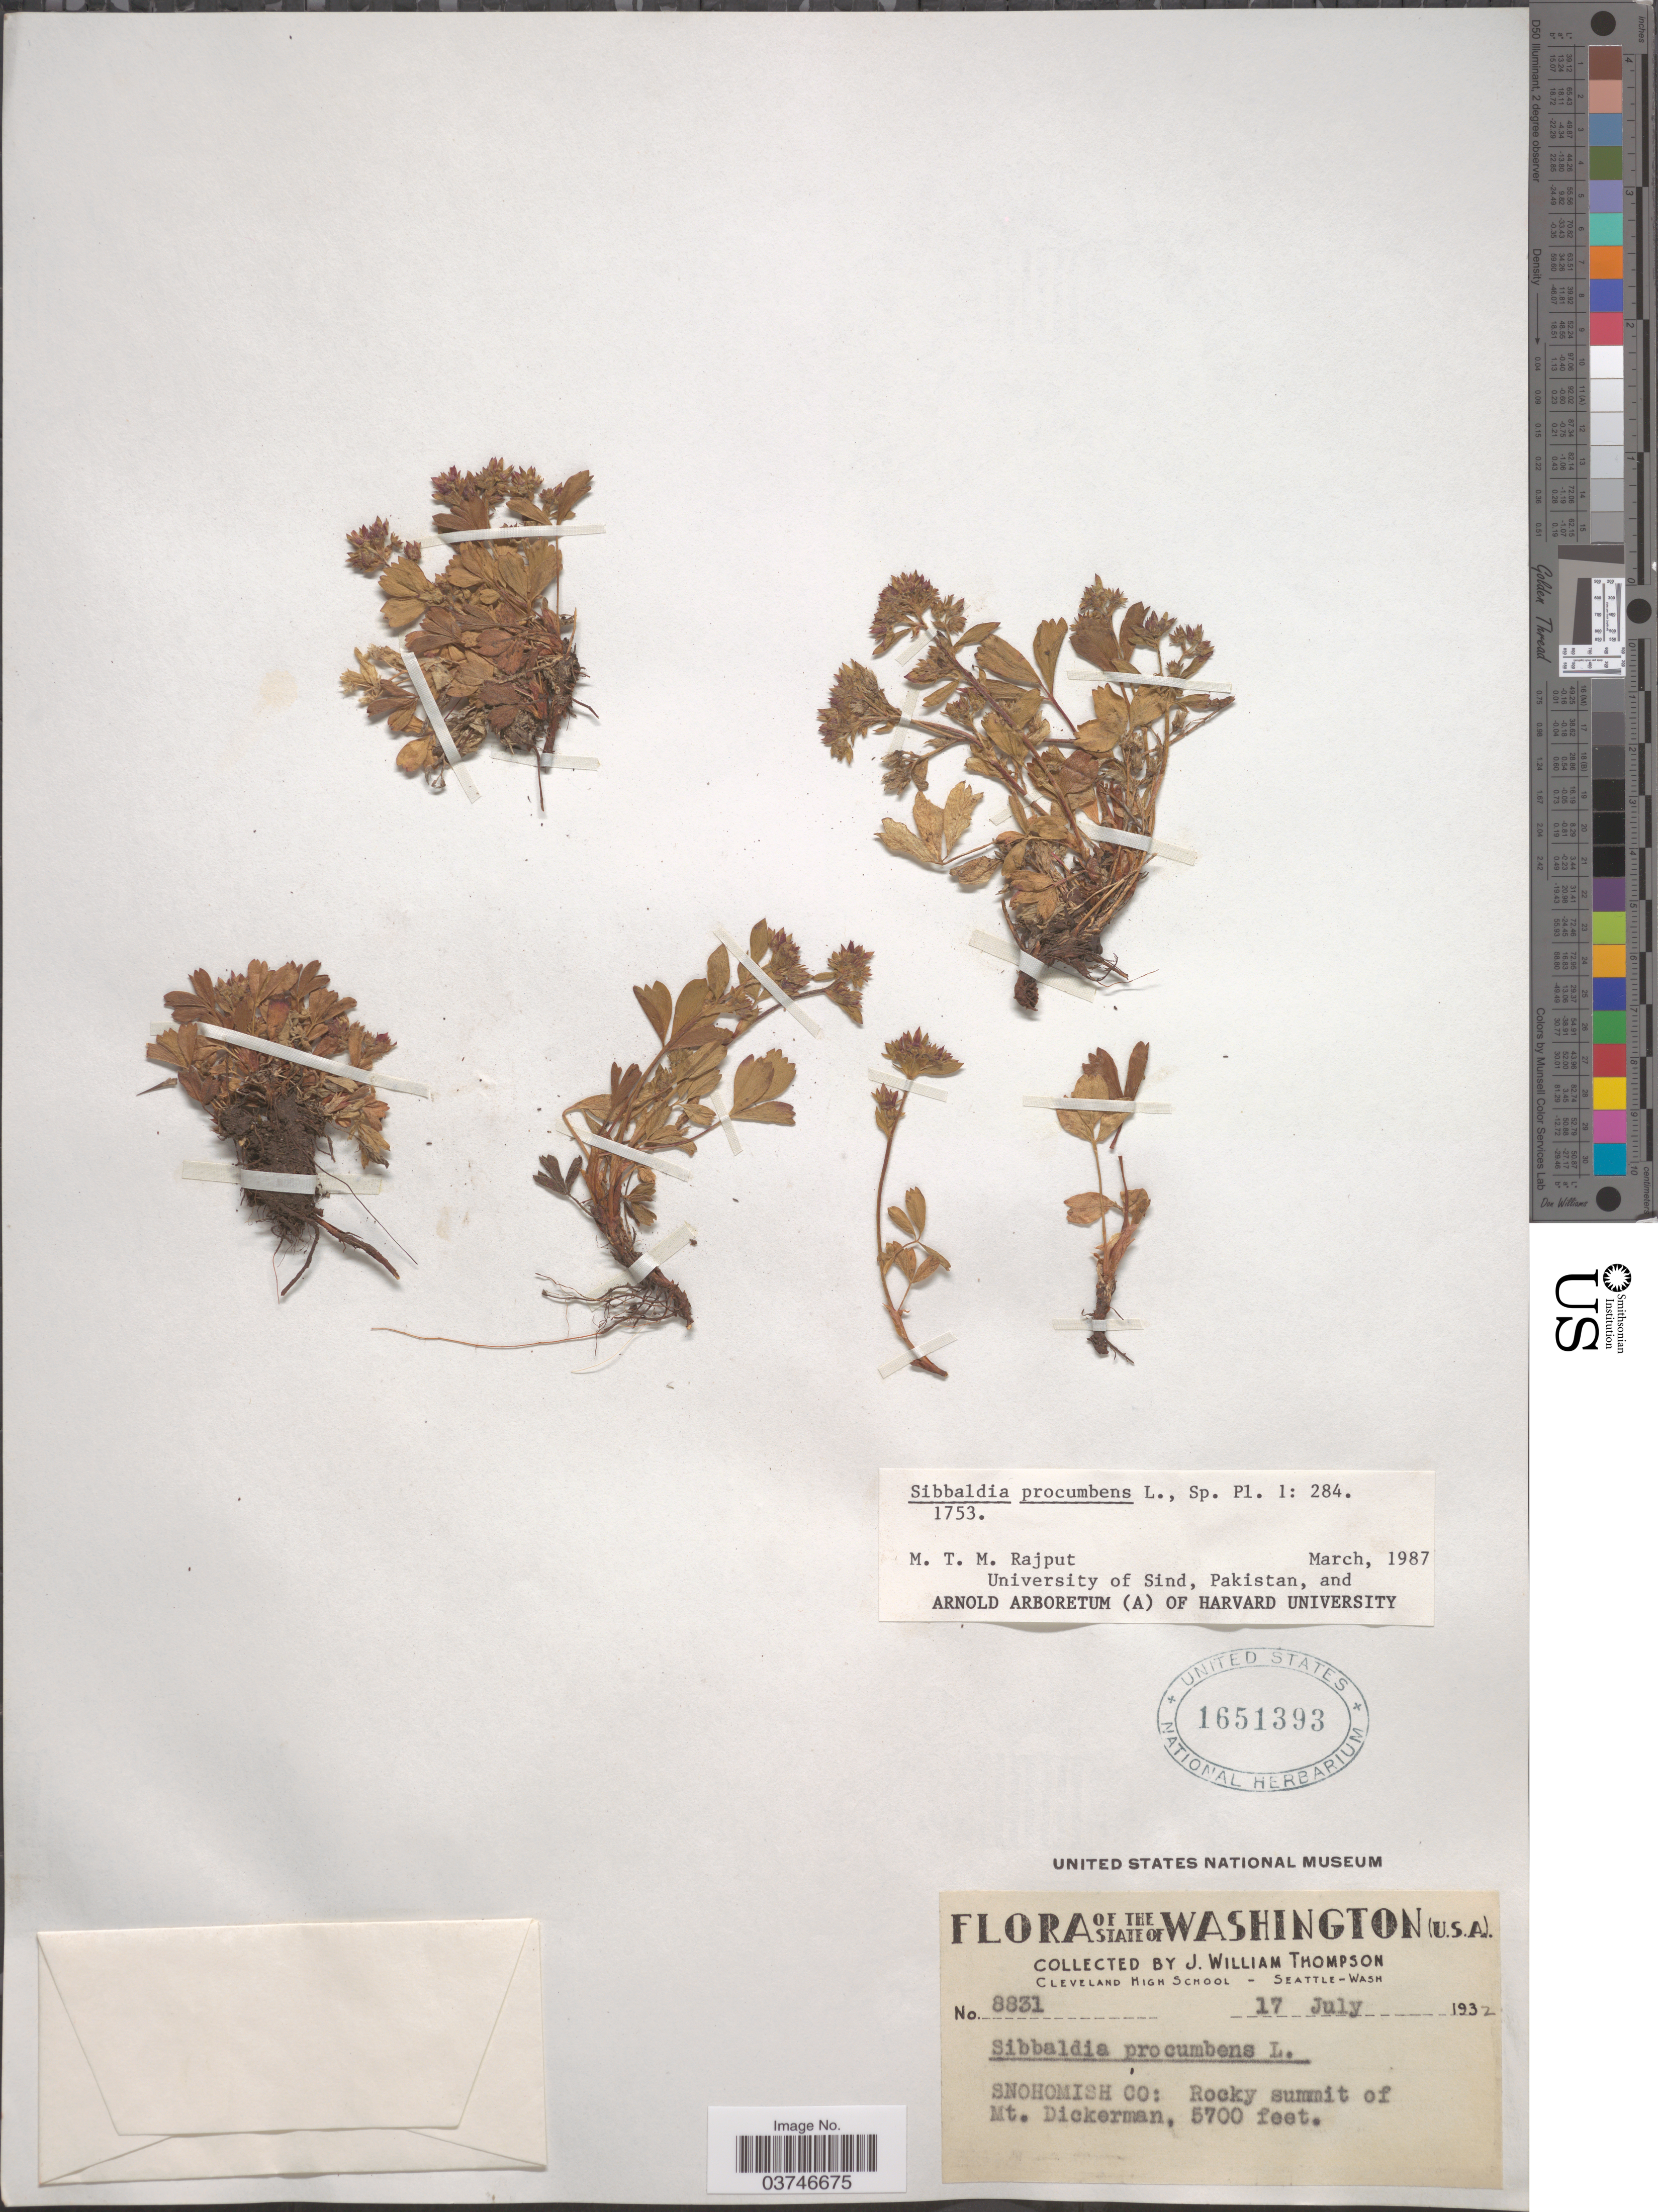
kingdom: Plantae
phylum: Tracheophyta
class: Magnoliopsida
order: Rosales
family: Rosaceae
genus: Sibbaldia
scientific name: Sibbaldia procumbens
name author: L.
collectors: J. W. Thompson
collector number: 8831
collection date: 1932-07-17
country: United States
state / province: Washington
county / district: Snohomish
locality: Snohomish Co: Rocky summit of Mt. Dickerman.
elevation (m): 1737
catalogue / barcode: US 1651393